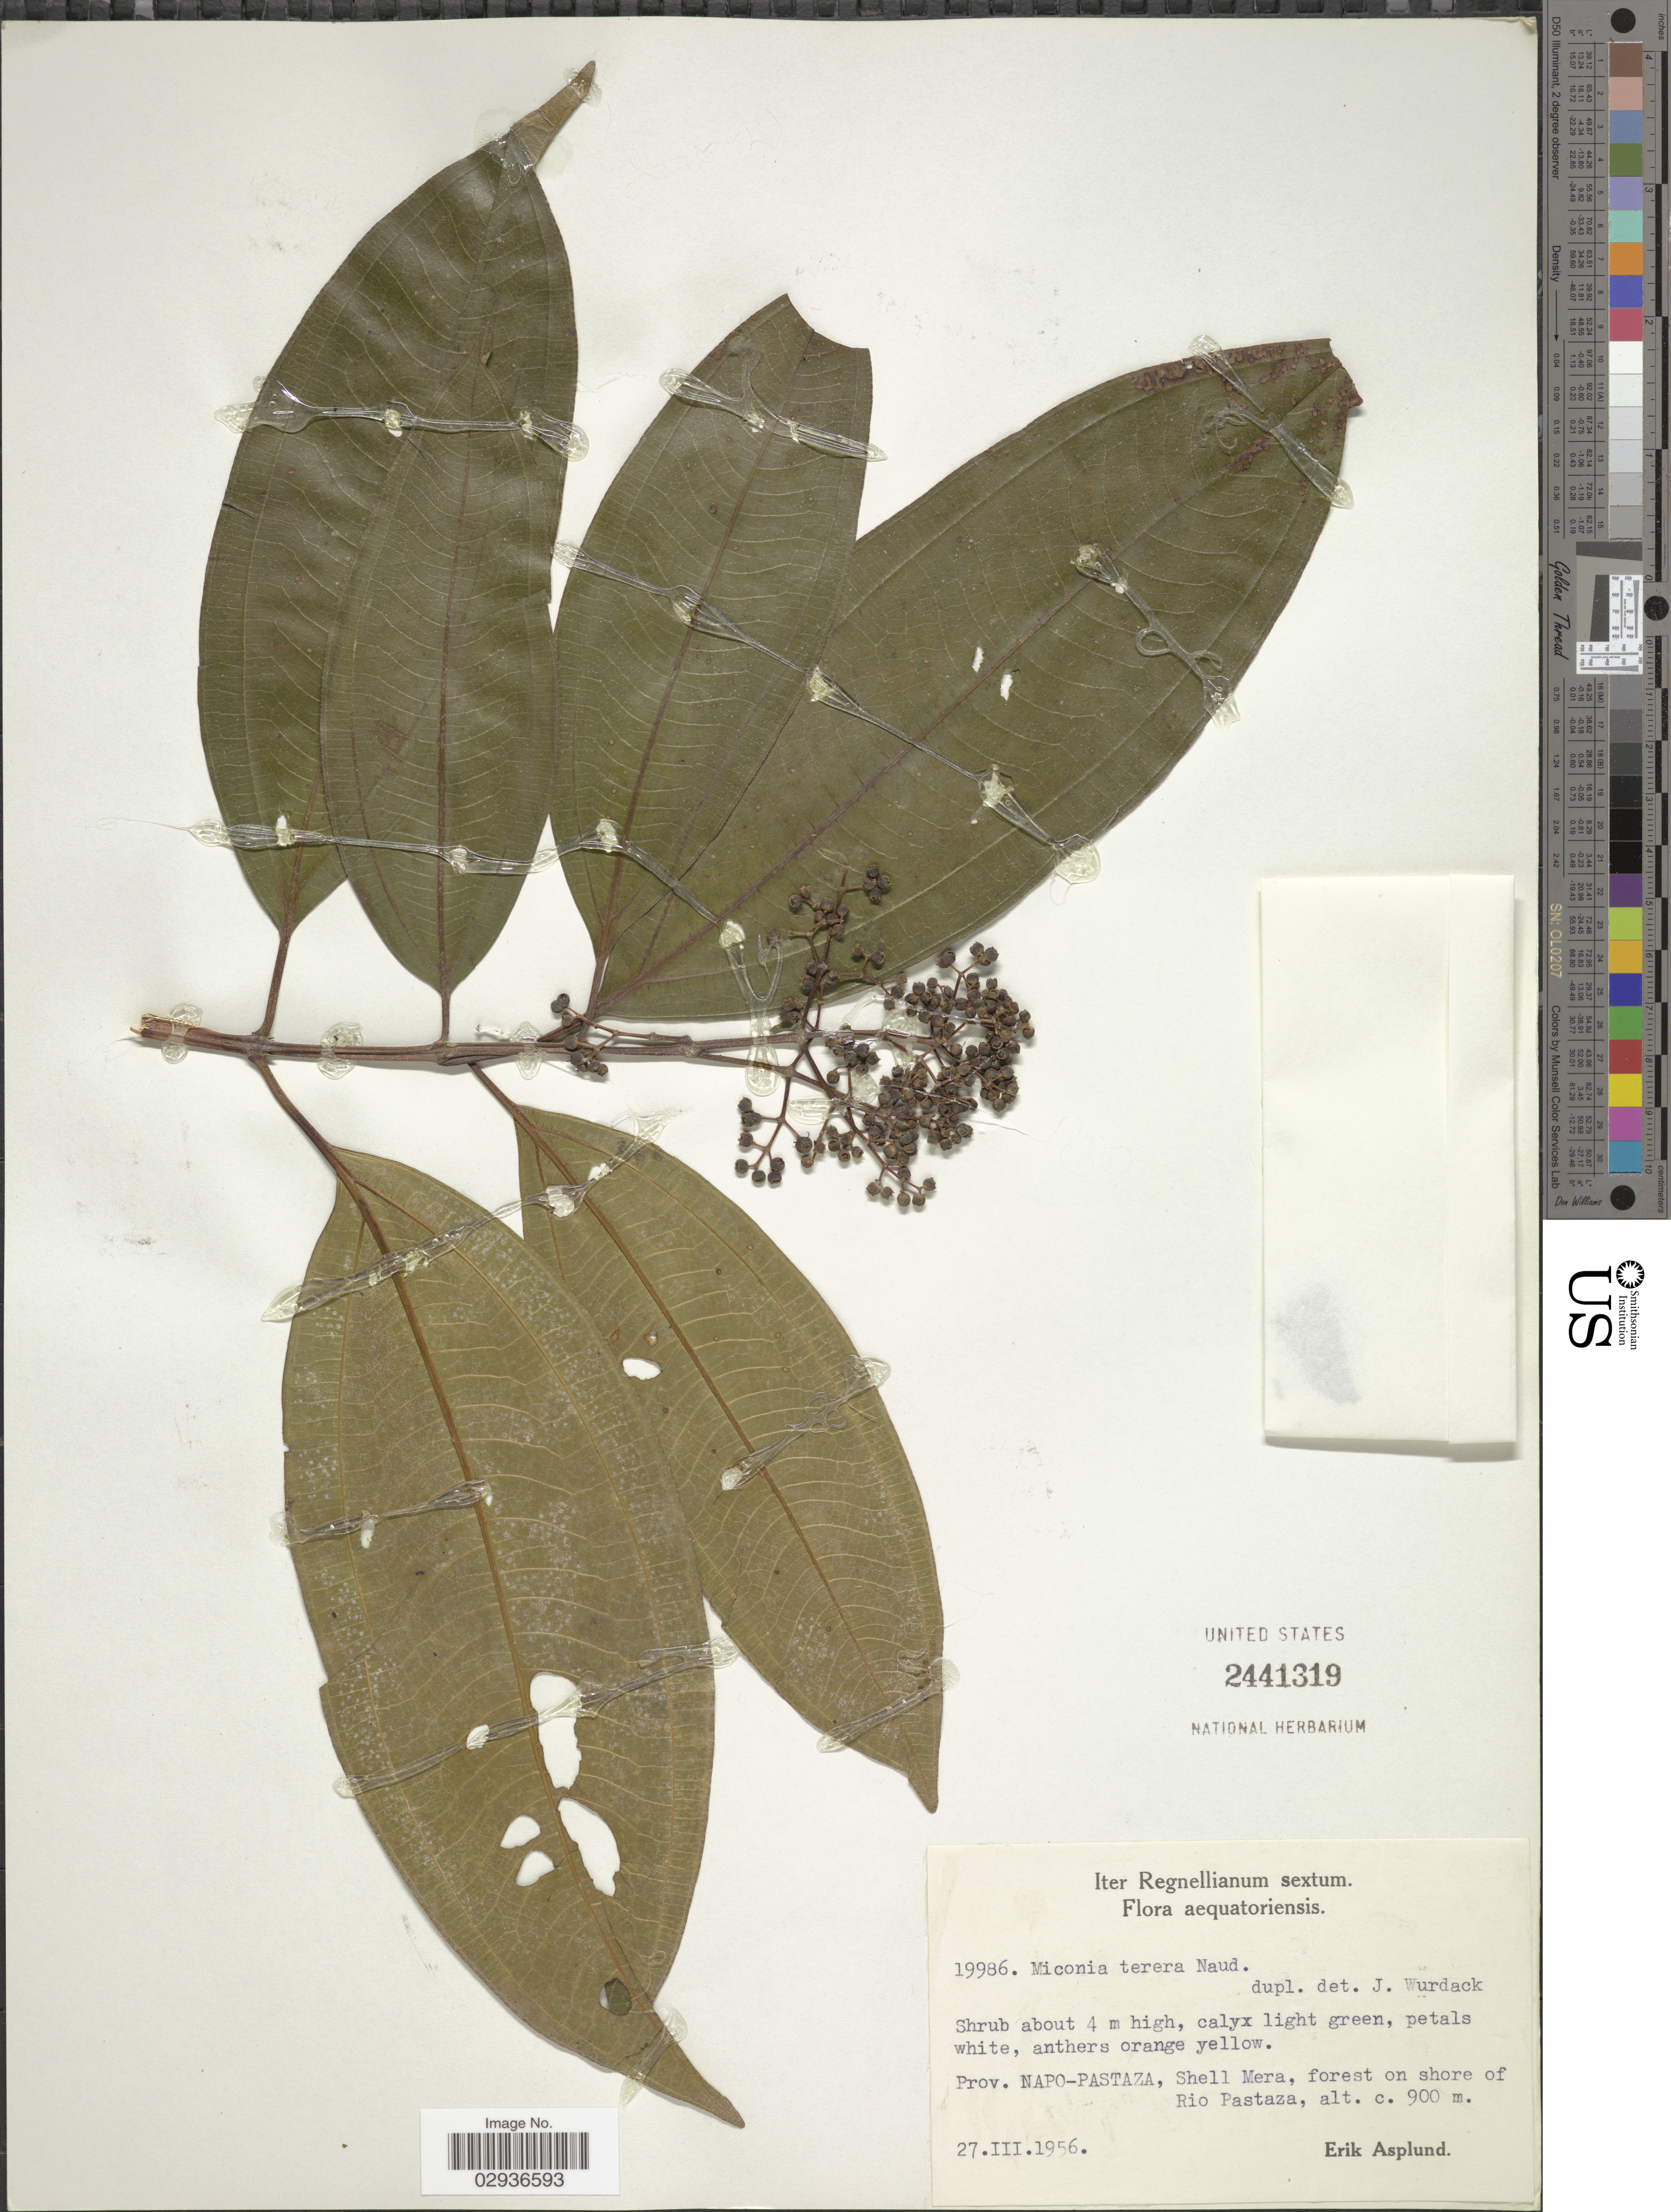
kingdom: Plantae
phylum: Tracheophyta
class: Magnoliopsida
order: Myrtales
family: Melastomataceae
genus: Miconia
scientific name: Miconia barbeyana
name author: Cogn.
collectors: E. Asplund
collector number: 19986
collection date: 1956-03-27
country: Ecuador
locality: Prov. Napo-Pastaza, Shell Mera, forest on shore of Rio Pastaza.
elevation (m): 900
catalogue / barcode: US 2441319